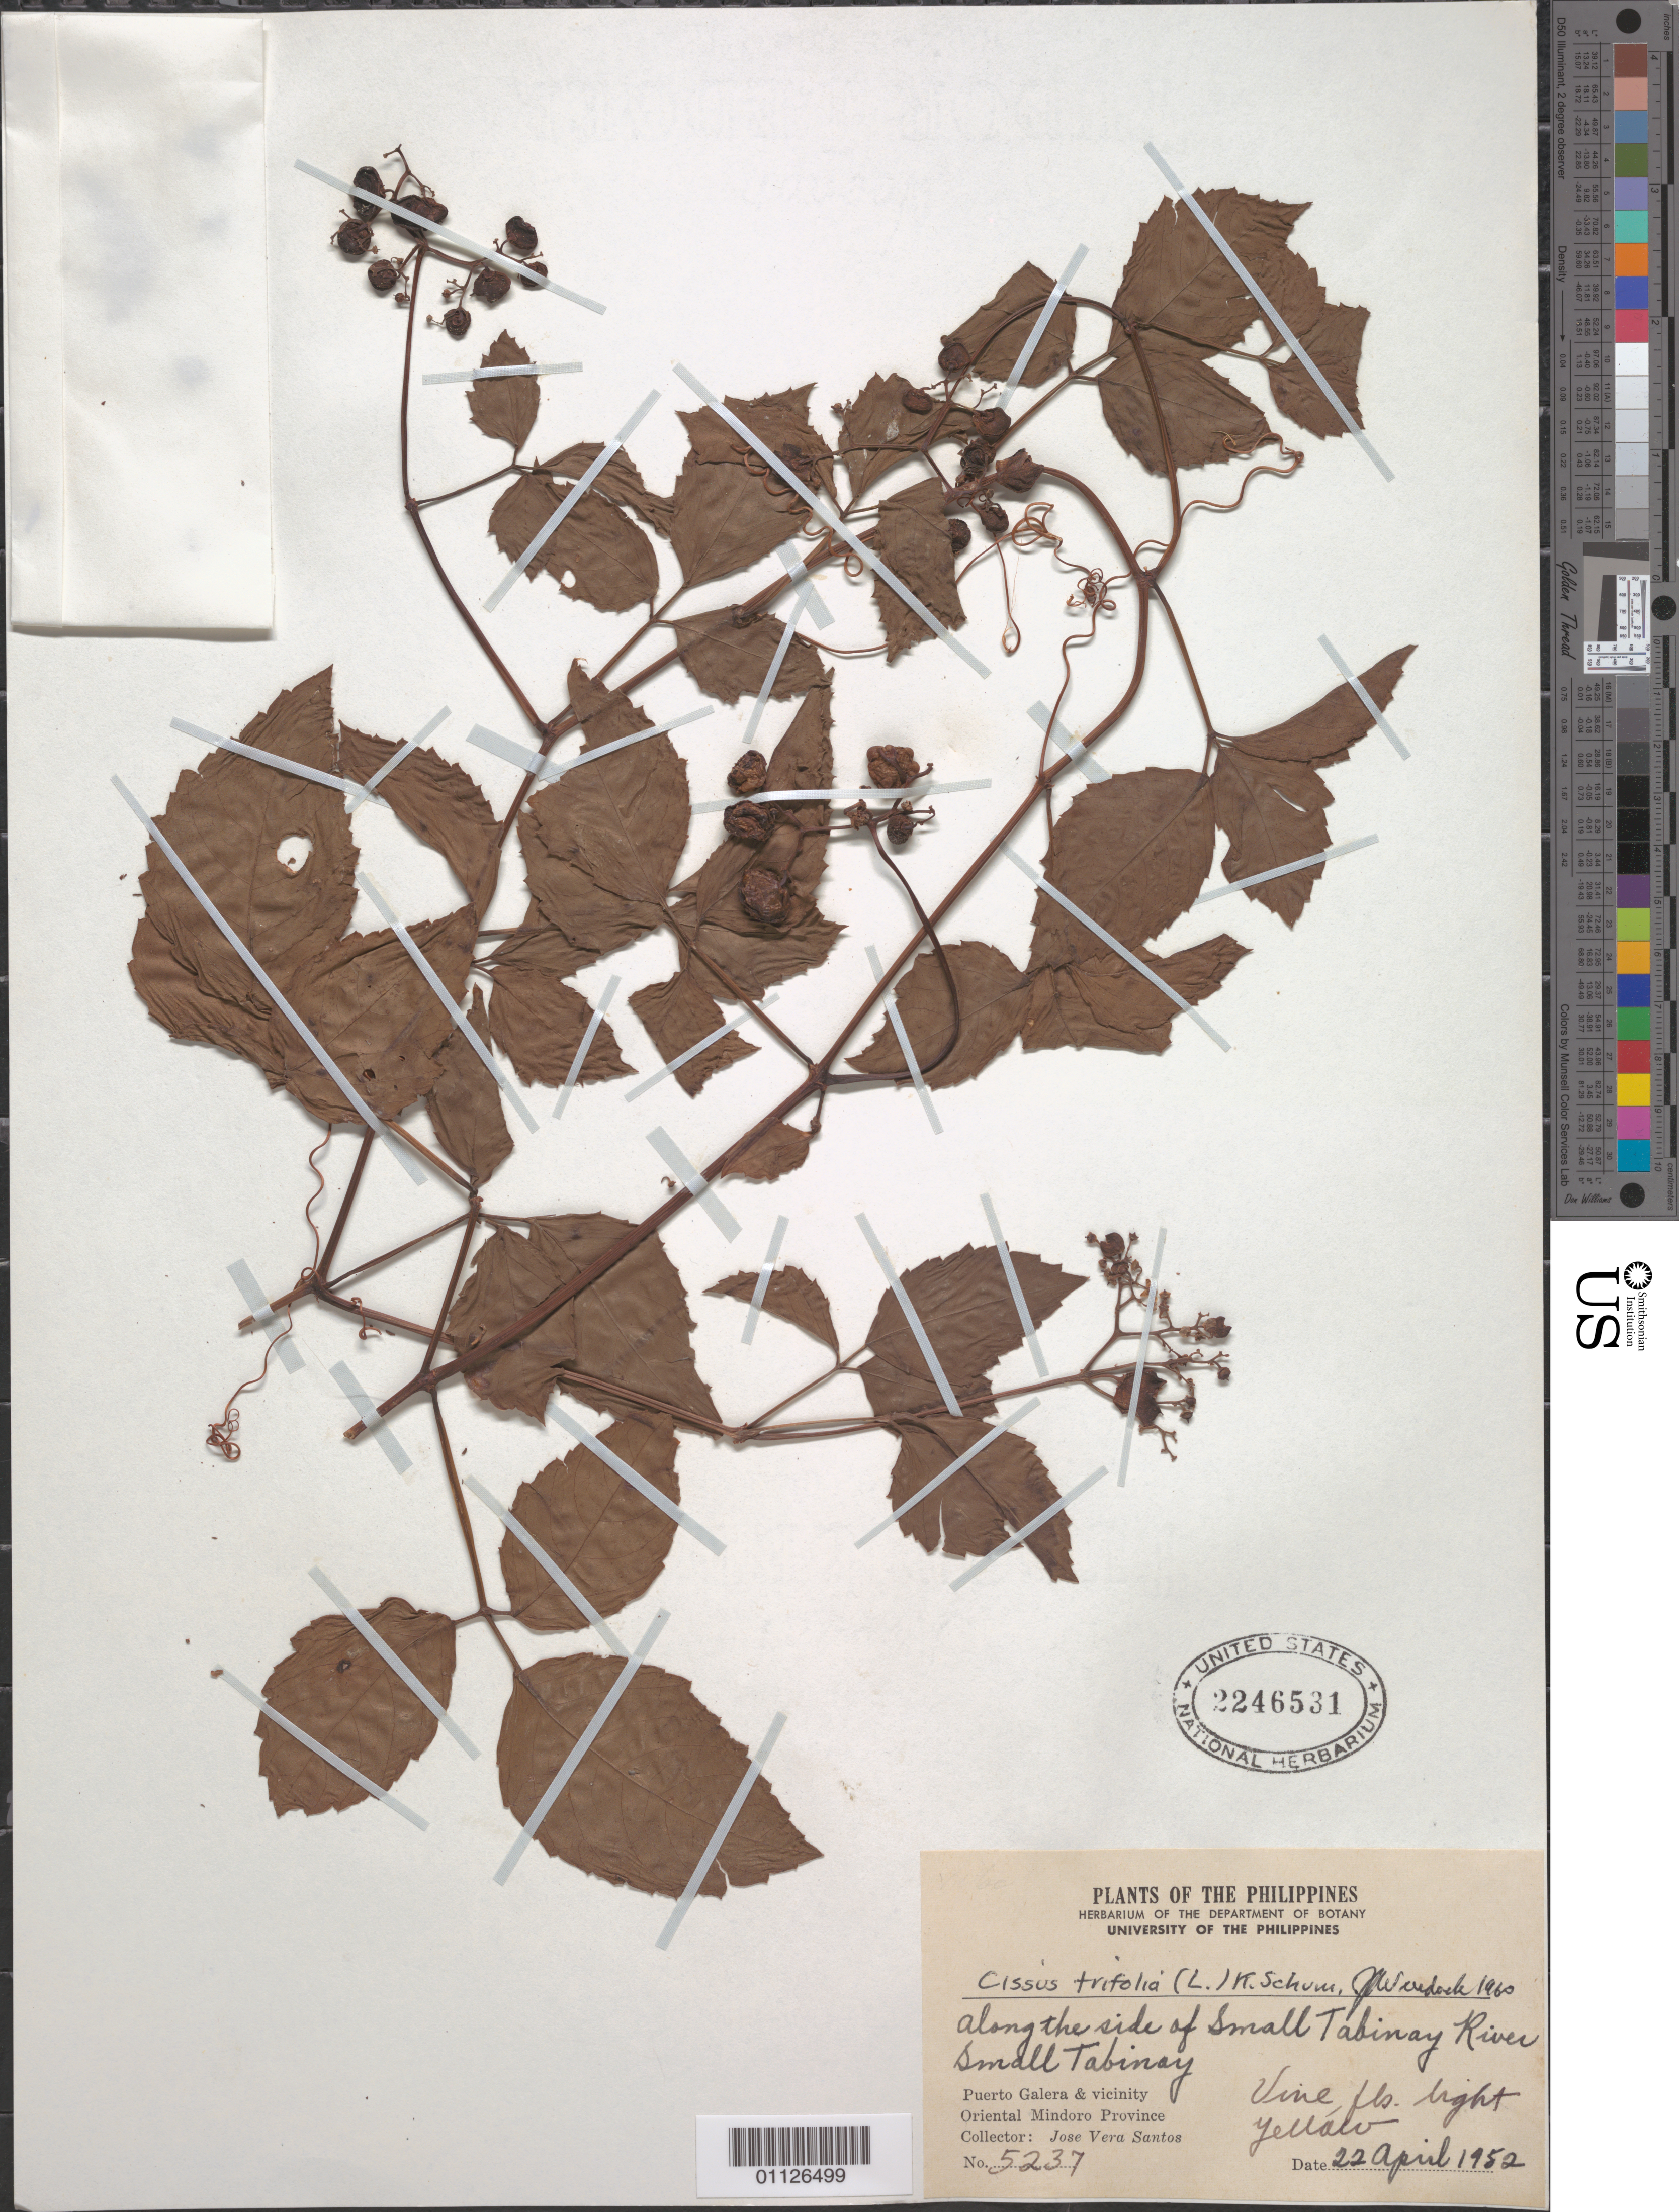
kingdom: Plantae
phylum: Tracheophyta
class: Magnoliopsida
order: Vitales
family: Vitaceae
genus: Causonis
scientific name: Causonis trifolia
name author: (L.) Mabb. & J. Wen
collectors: J. V. Santos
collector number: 5237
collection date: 1952-04-22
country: Philippines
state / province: Mimaropa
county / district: Mindoro Oriental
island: Mindoro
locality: Puerto Galera & vicinity. Along the side of Small Tabinay River.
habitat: Vine, along the side of river.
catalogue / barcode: US 2246531